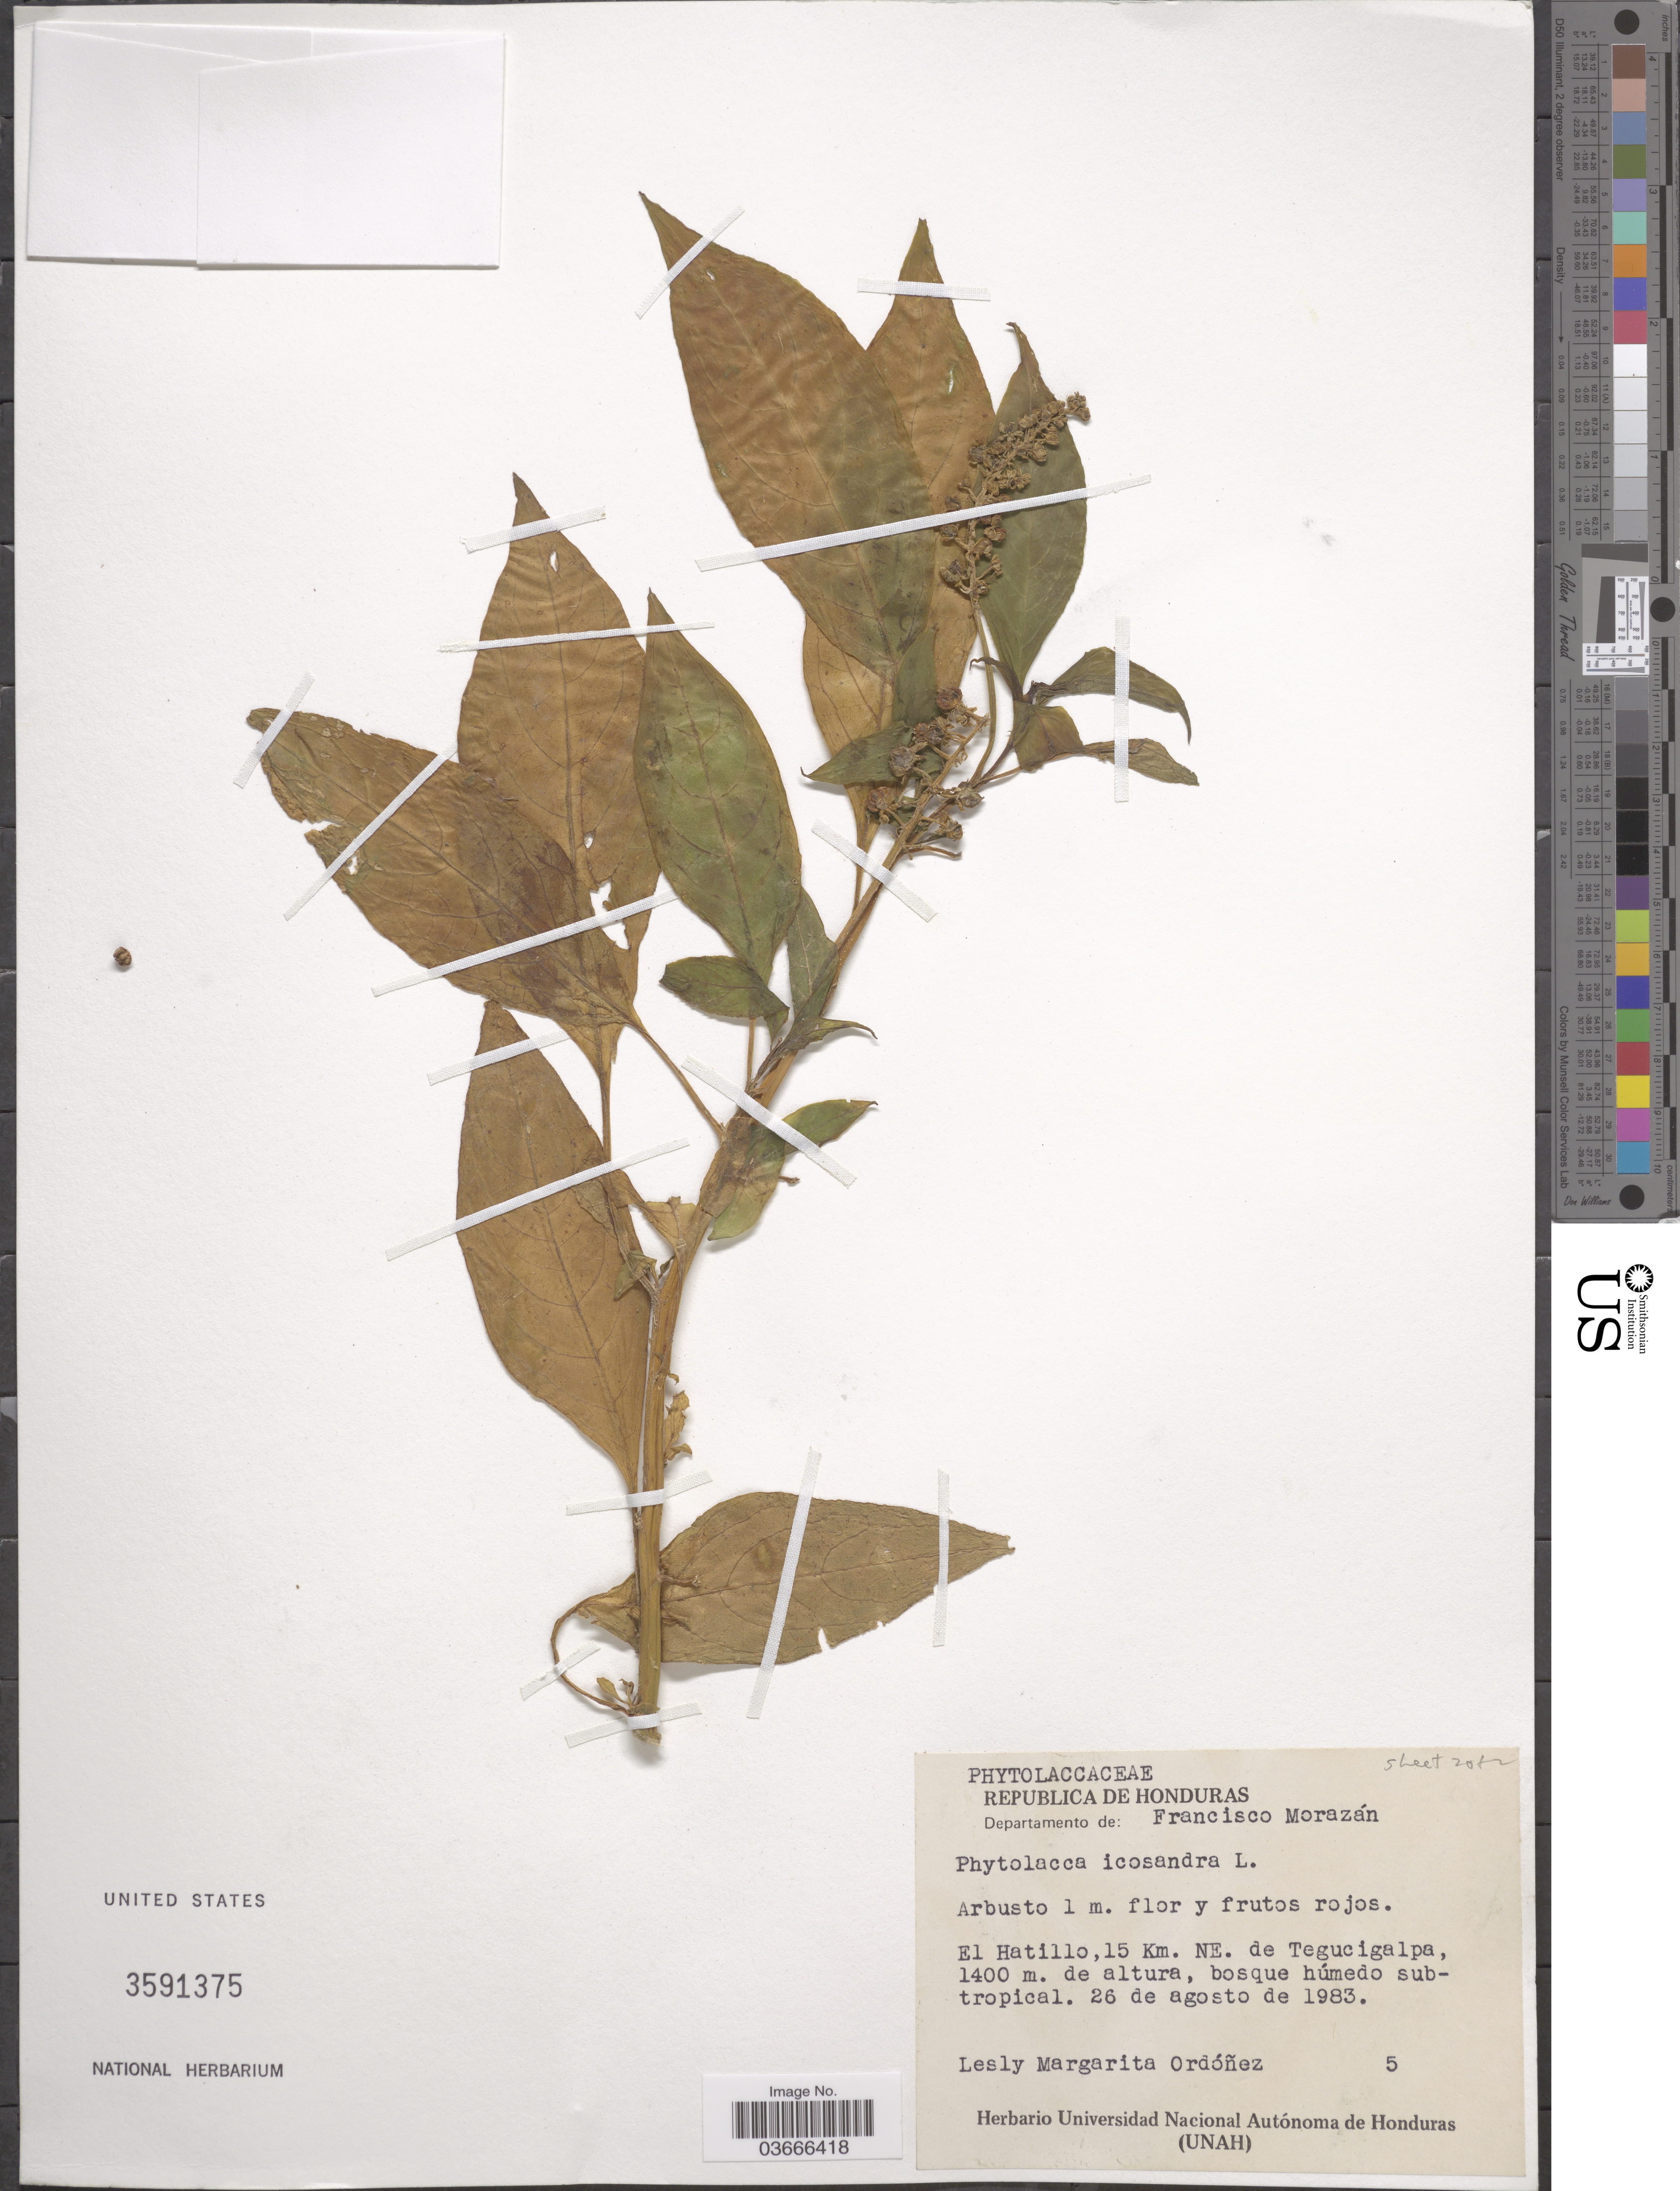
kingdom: Plantae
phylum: Tracheophyta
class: Magnoliopsida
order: Caryophyllales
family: Phytolaccaceae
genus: Phytolacca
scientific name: Phytolacca icosandra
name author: L.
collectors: L. Ordóñez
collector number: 5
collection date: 1983-08-26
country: Honduras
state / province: Fco. Morazán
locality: Departamento de: Francisco Morazán. El Hatillo, 15 Km. NE. de Tegucigalpa.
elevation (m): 1400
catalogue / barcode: US 3591375